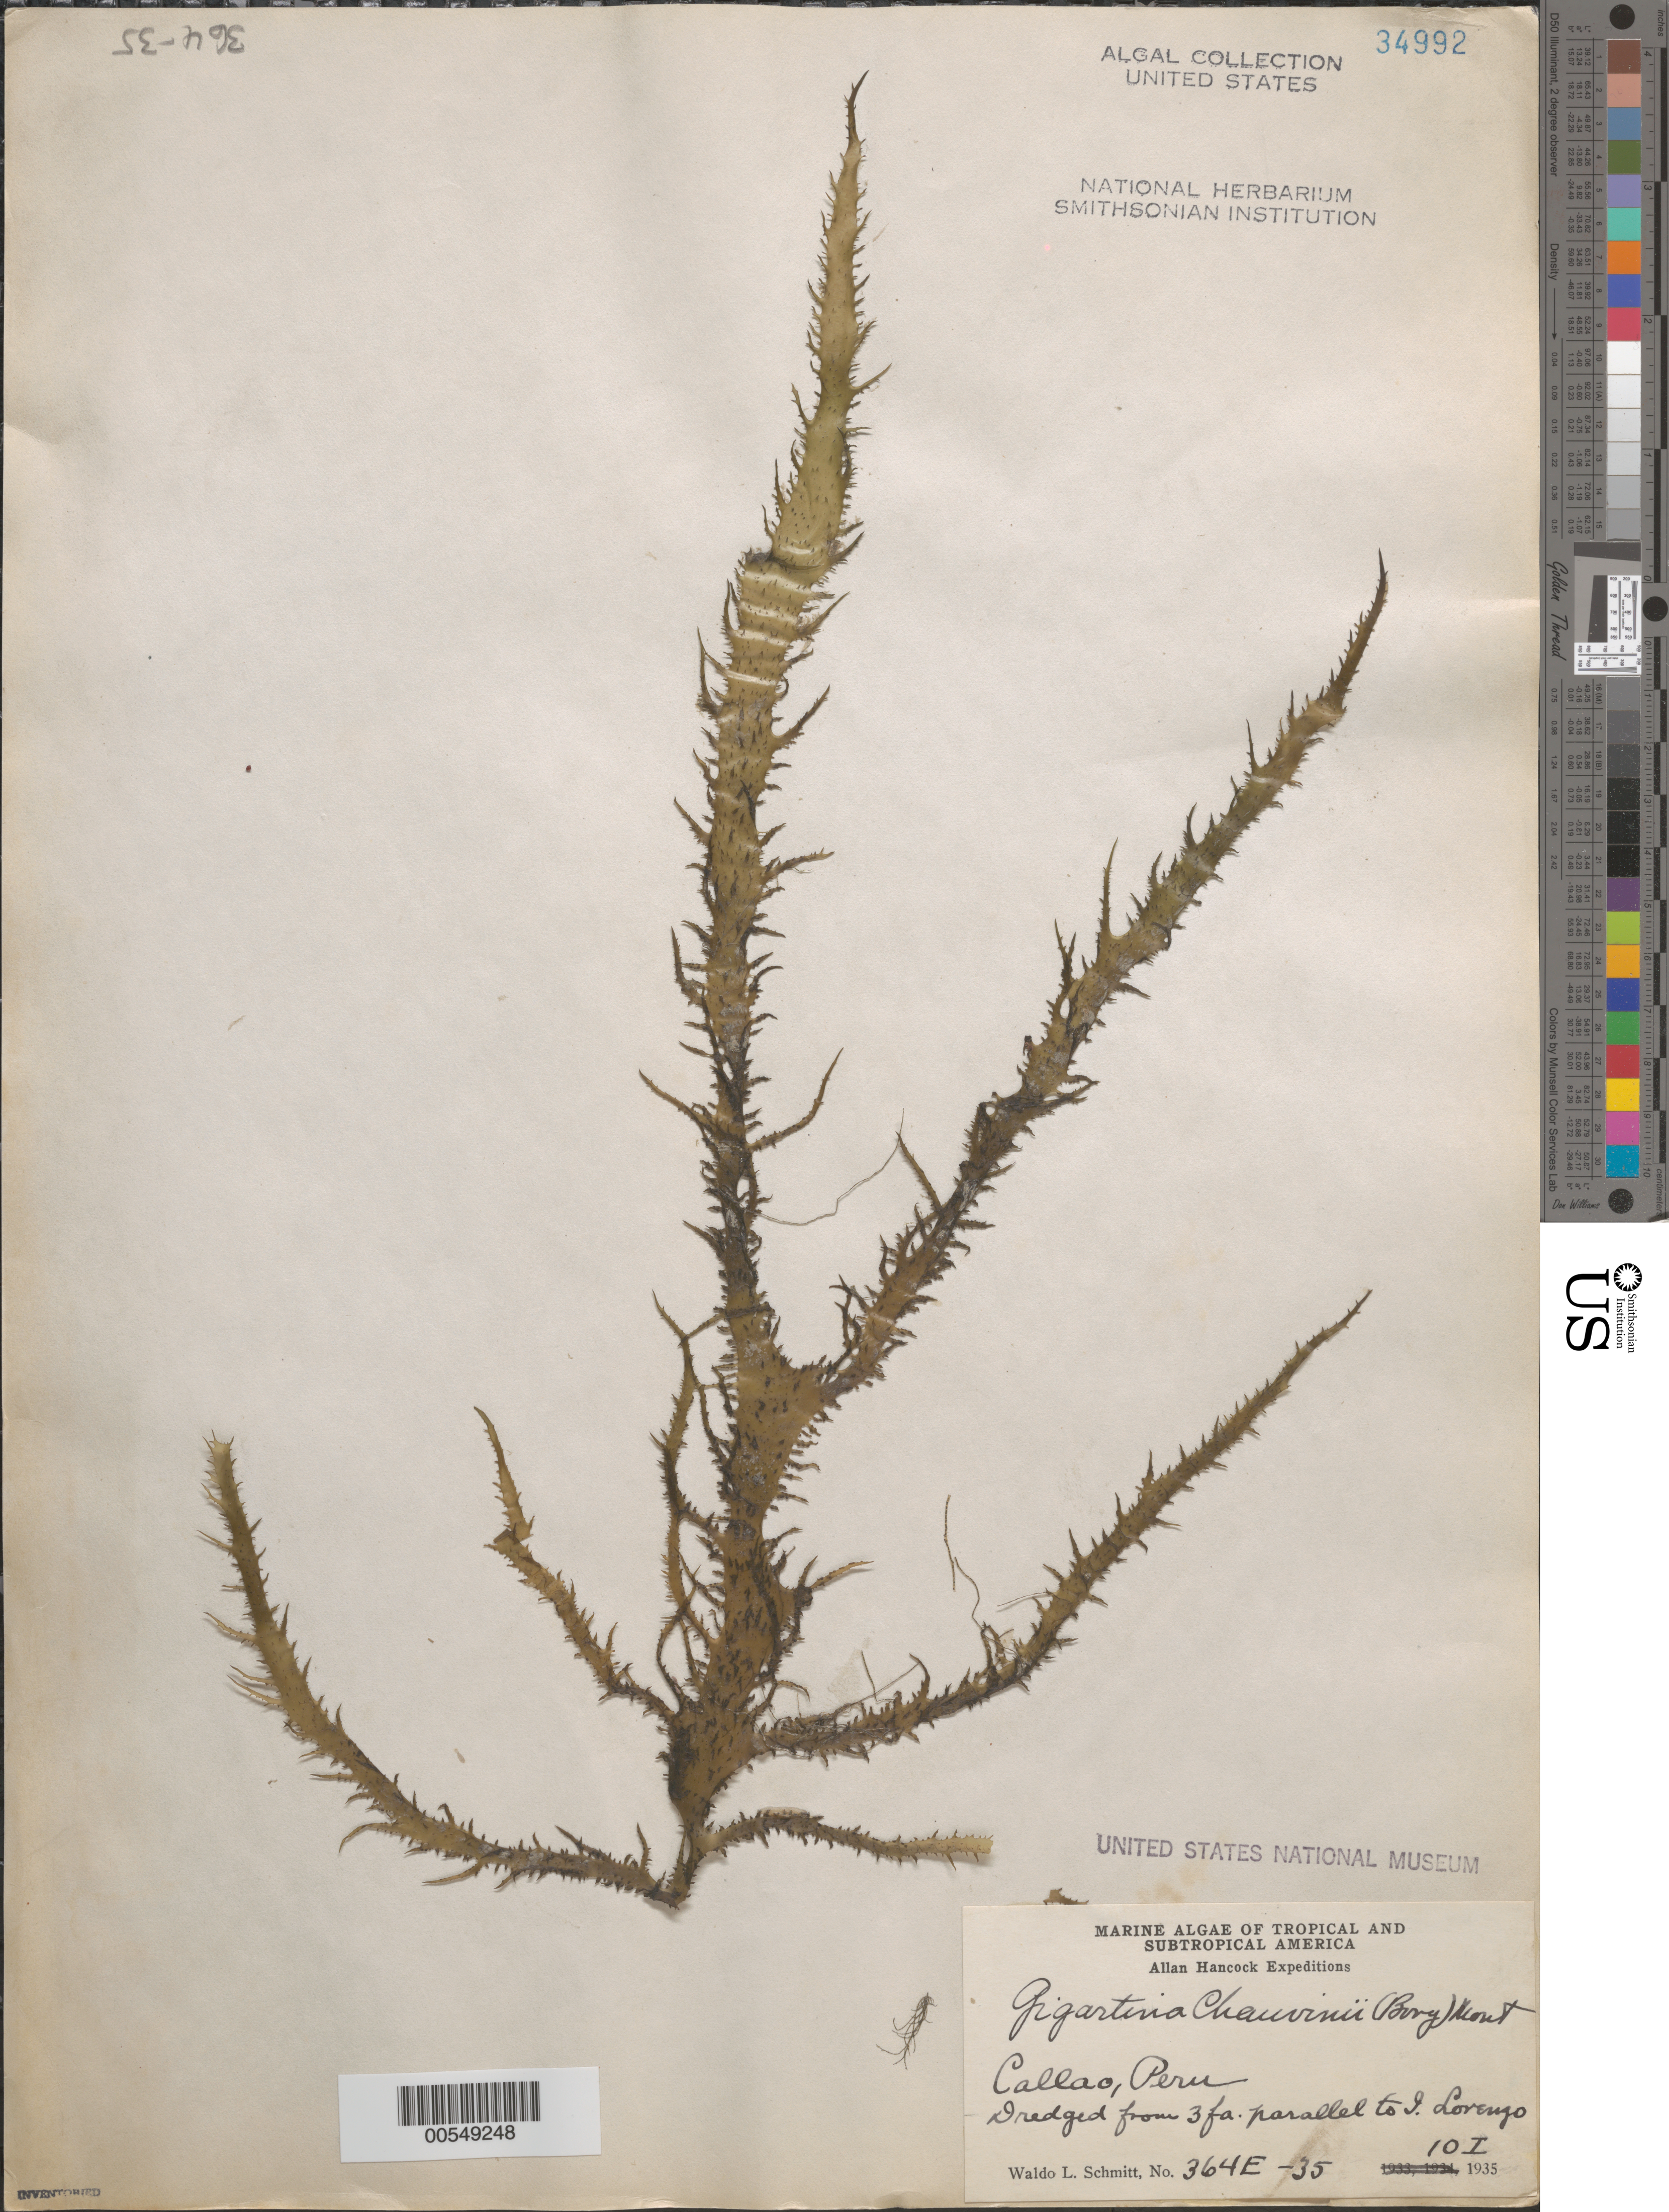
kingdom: Plantae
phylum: Rhodophyta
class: Florideophyceae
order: Gigartinales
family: Gigartinaceae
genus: Chondracanthus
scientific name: Chondracanthus chauvinii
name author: (Bory) Kütz.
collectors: W. L. Schmitt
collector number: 364E-35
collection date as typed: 10 Jan 1935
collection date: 1935-01-10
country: Peru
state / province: Callao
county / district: Callao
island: Isla San Lorenzo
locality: Near Isla San Lorenzo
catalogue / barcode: US 34992